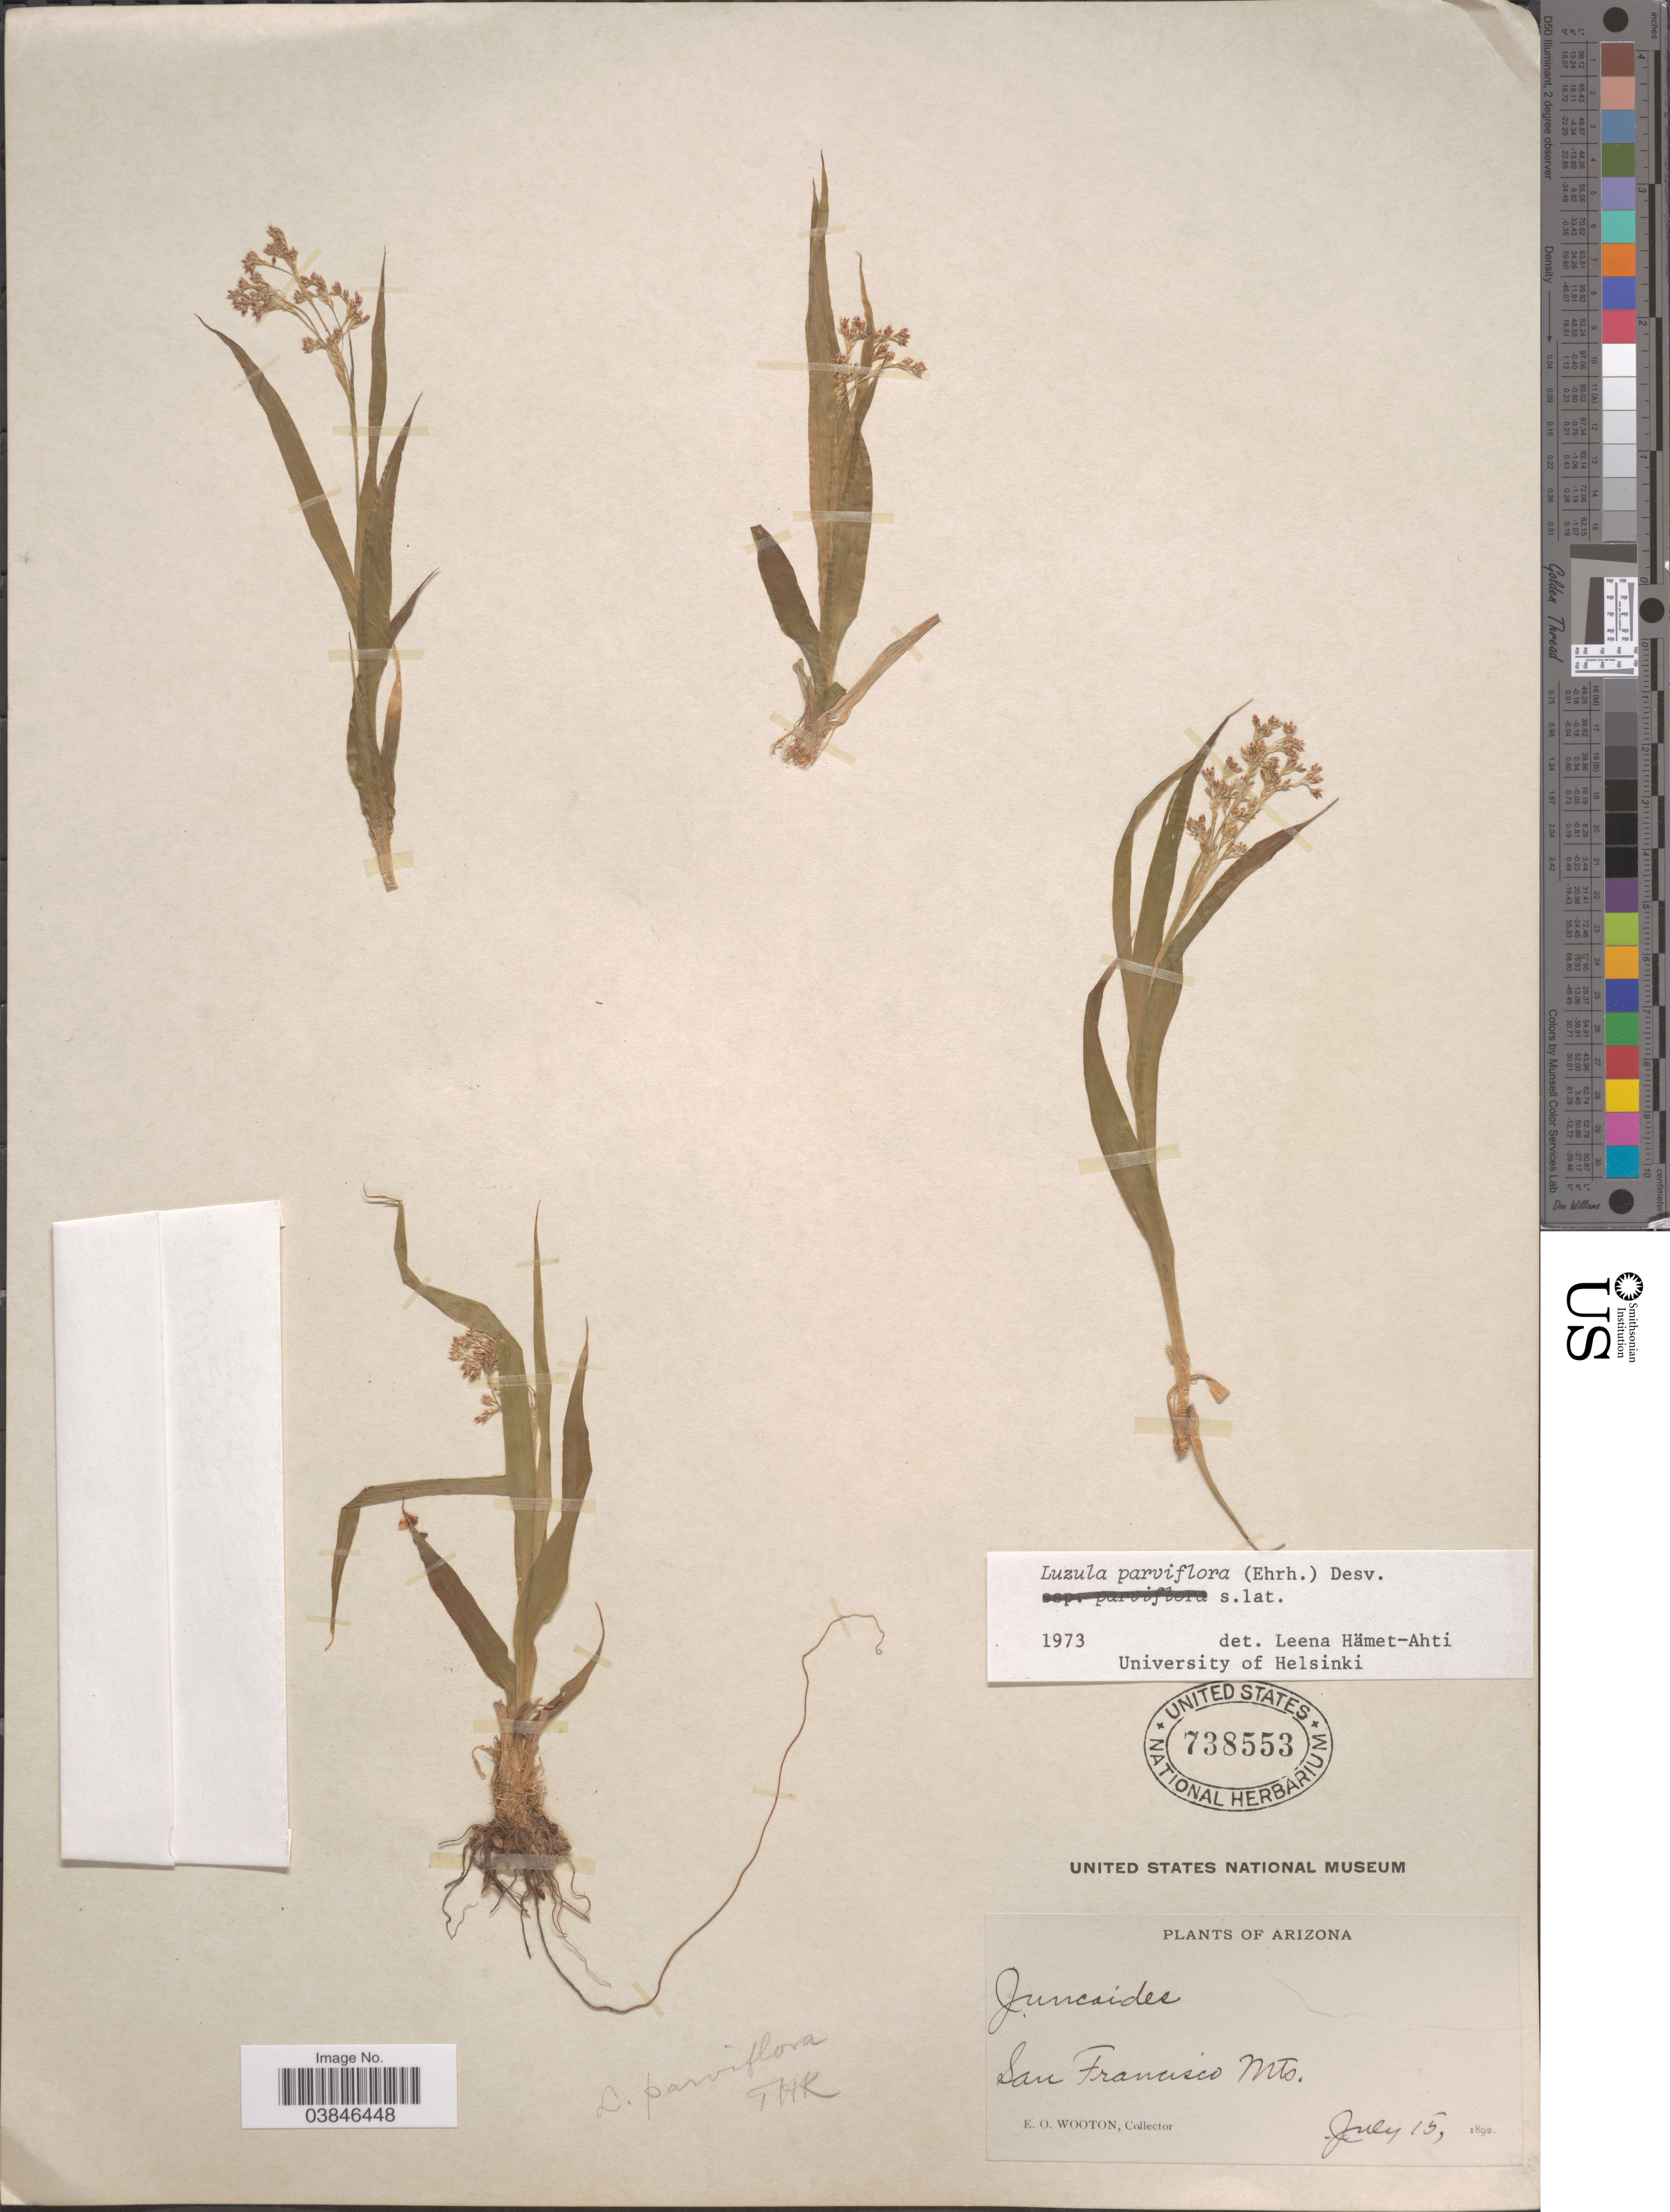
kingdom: Plantae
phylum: Tracheophyta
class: Liliopsida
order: Poales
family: Juncaceae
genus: Luzula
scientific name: Luzula parviflora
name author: (Ehrh.) Desv.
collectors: E. O. Wooton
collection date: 1892-07-15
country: United States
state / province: Arizona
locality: San Francisco Mts.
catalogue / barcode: US 738553